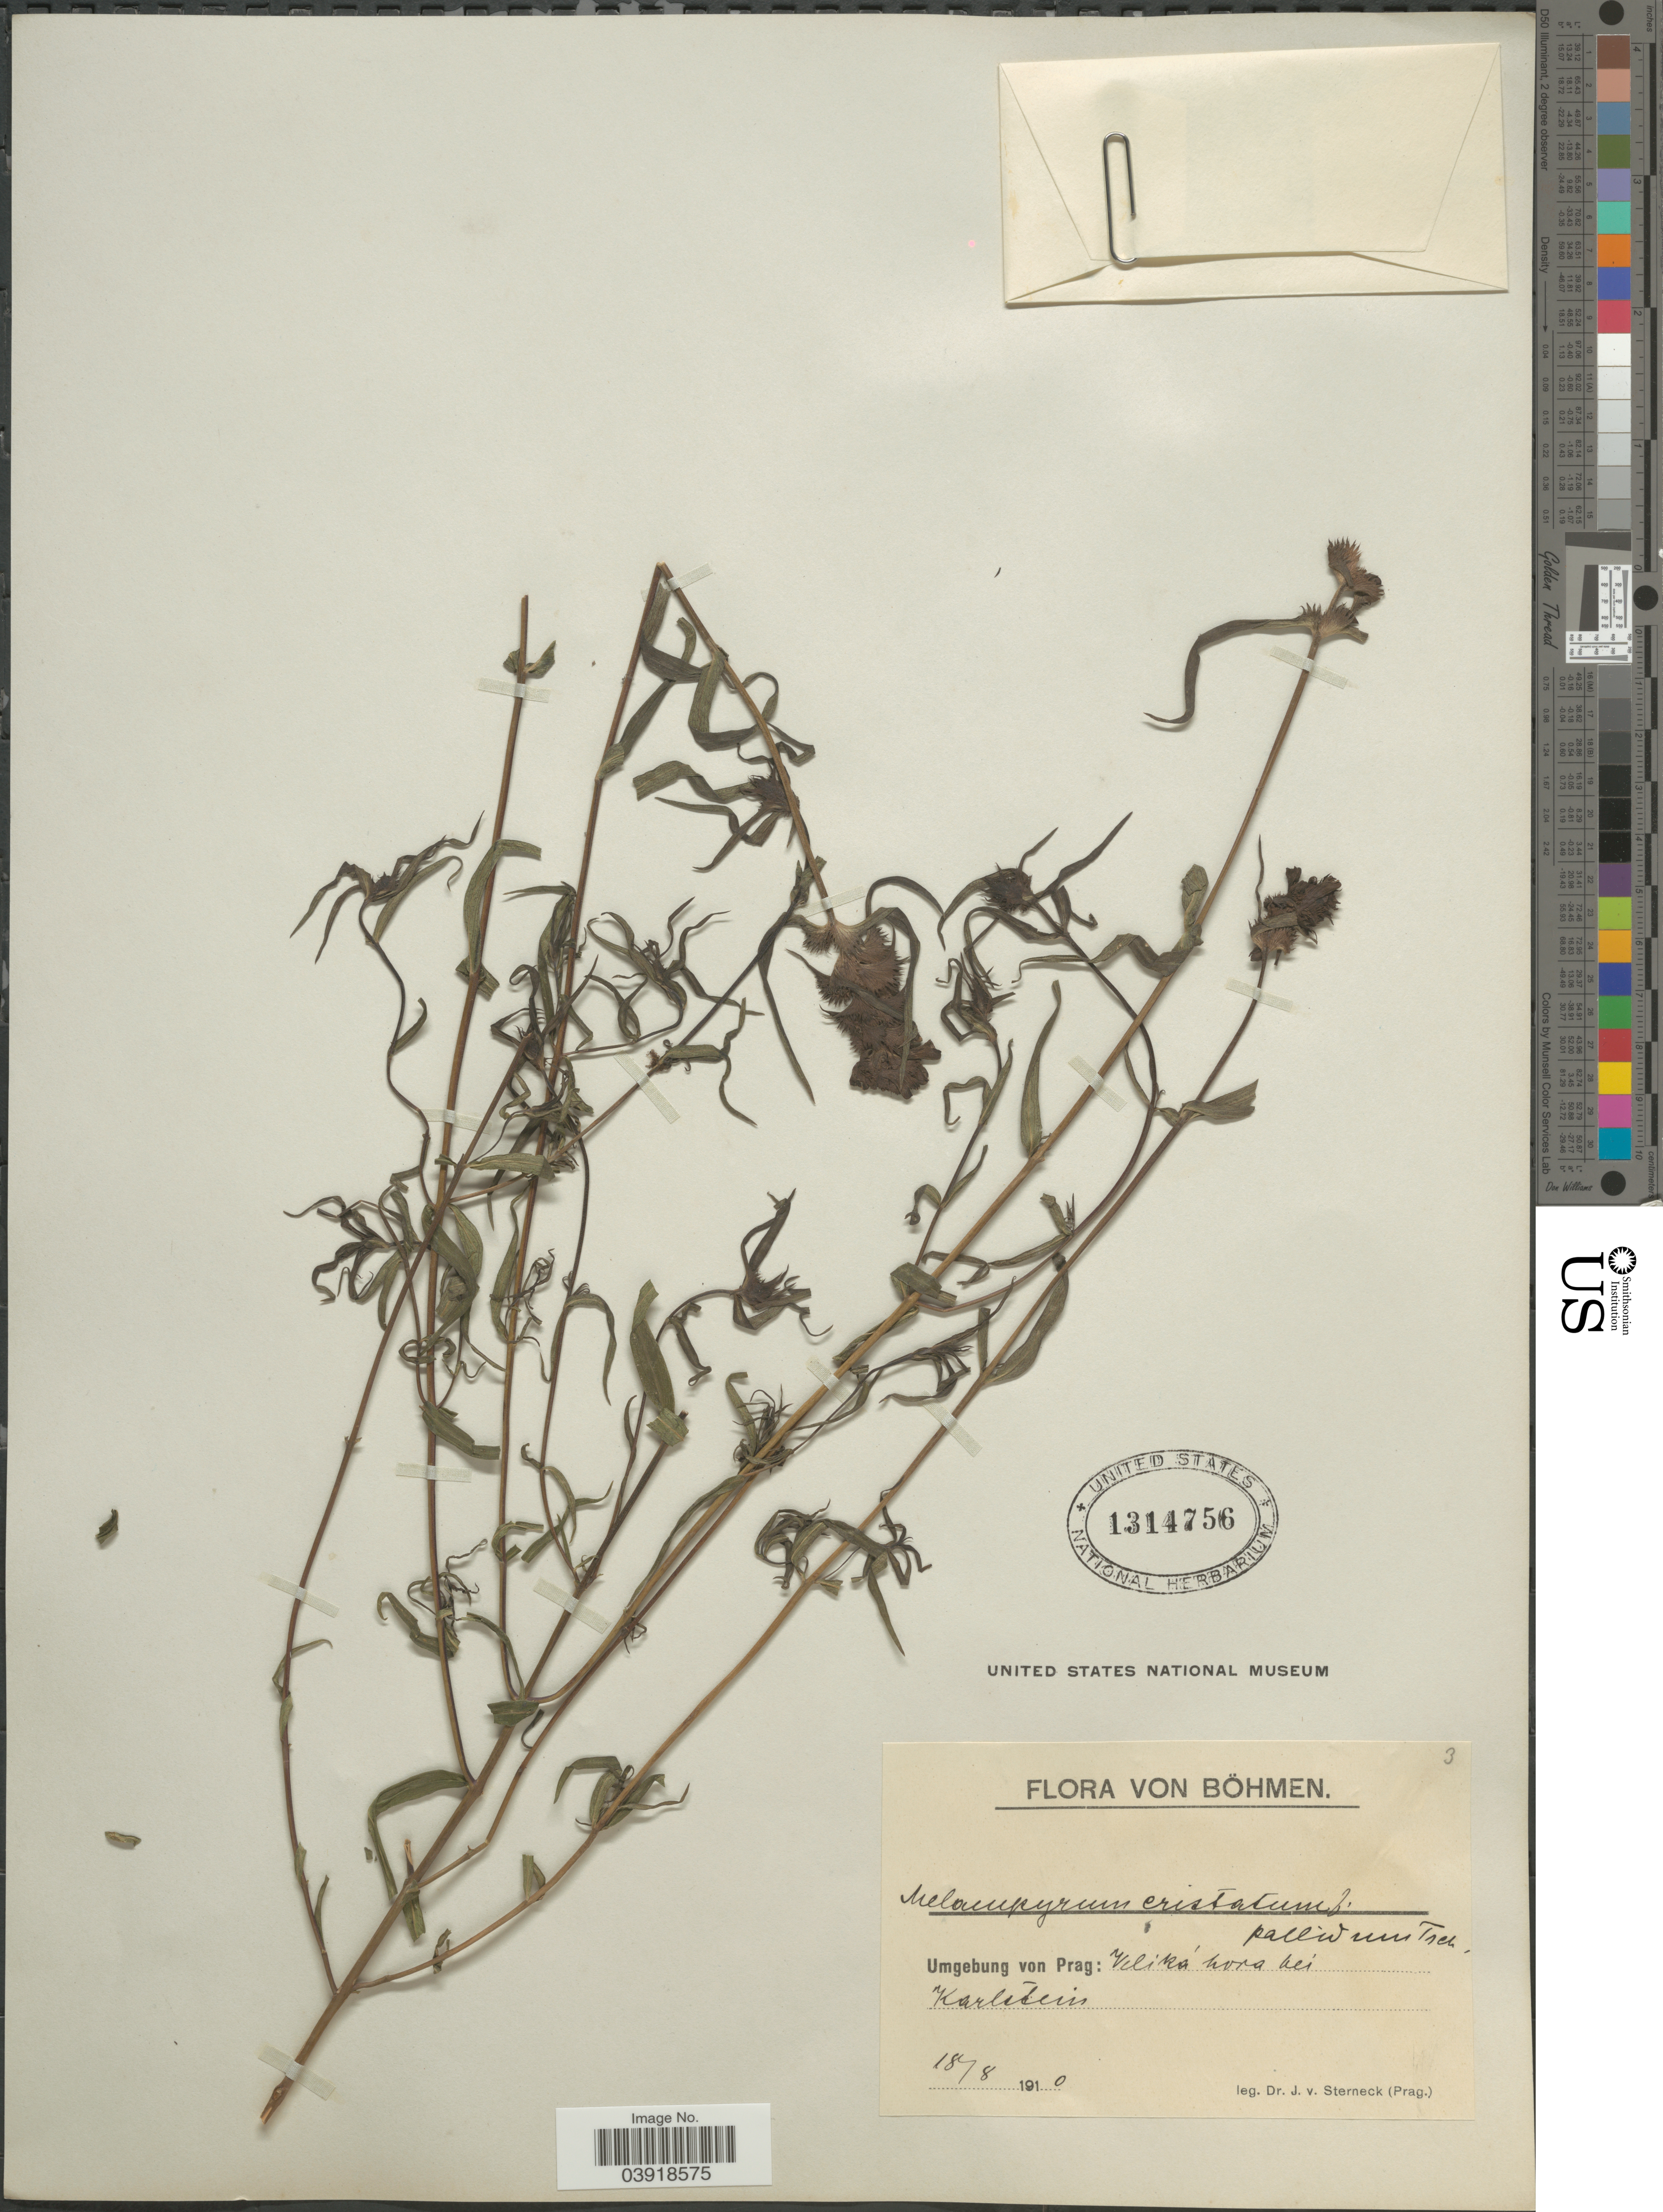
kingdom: Plantae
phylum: Tracheophyta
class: Magnoliopsida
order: Lamiales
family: Orobanchaceae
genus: Melampyrum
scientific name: Melampyrum cristatum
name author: Hablitz ex Steud.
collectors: J. von Sterneck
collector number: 3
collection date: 1910-08-18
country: Czechia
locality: Böhmen. Umgebung von Prag: Veliká hora bei Karlstein.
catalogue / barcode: US 1314756